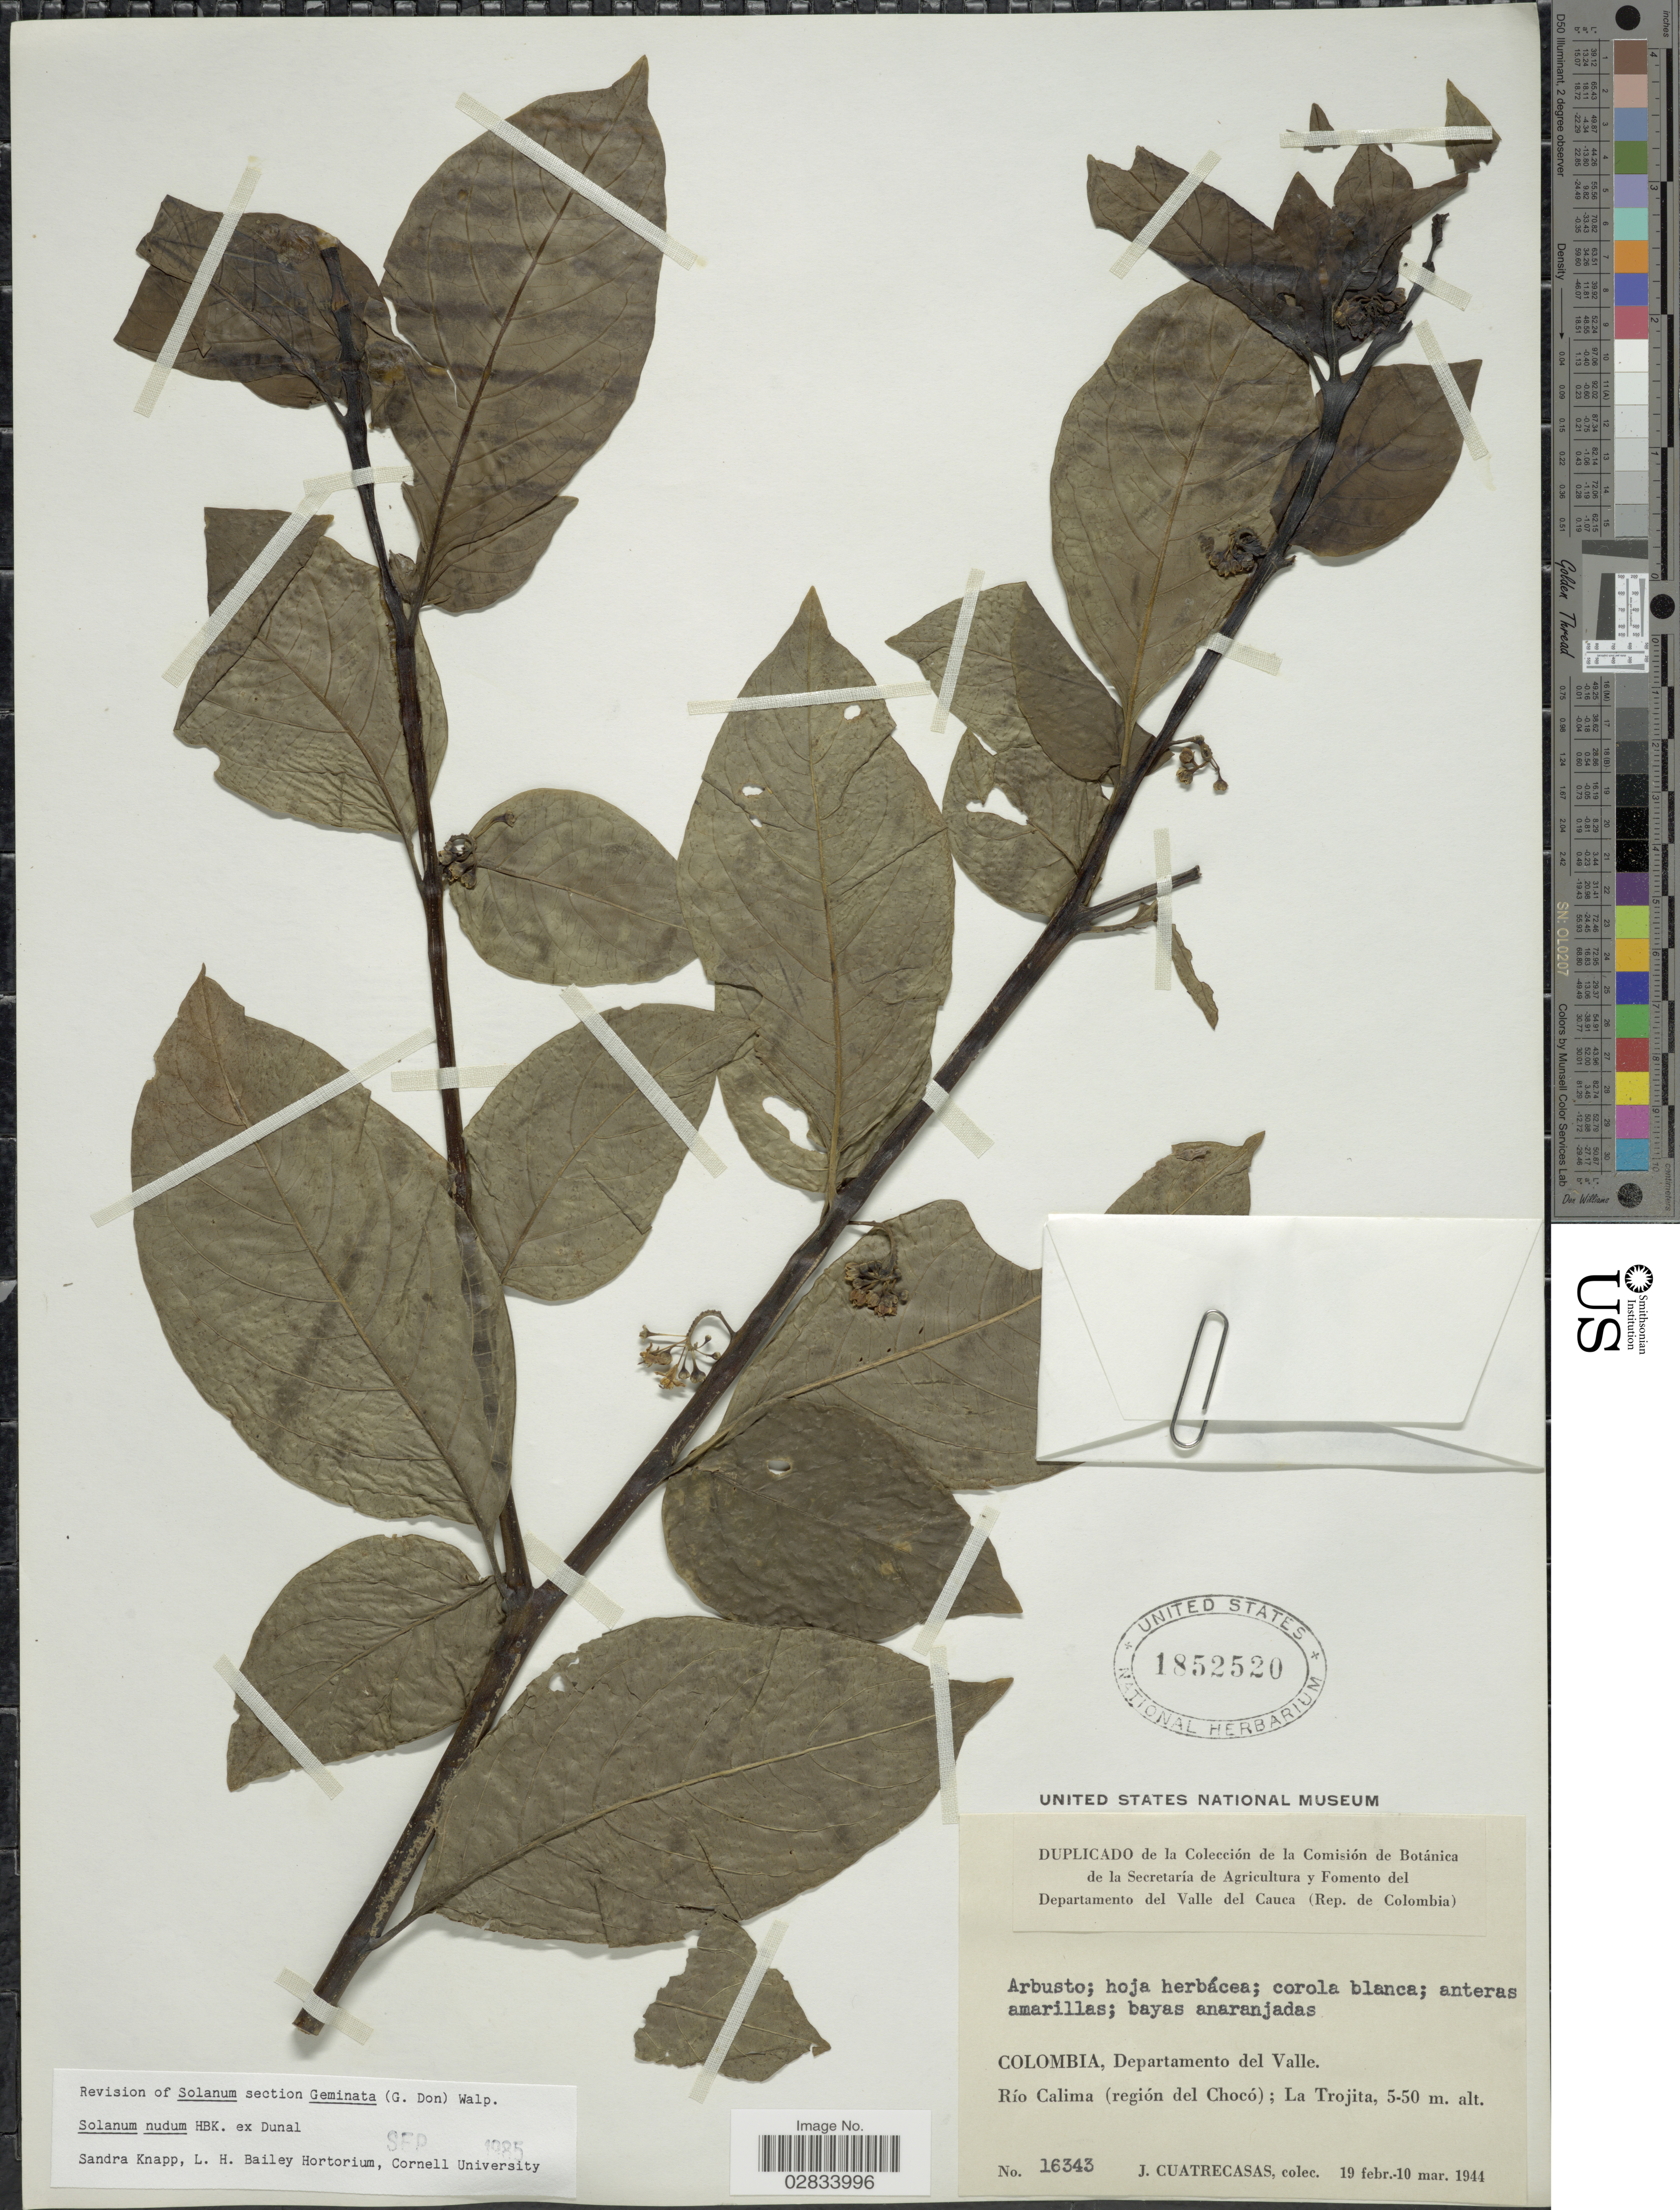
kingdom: Plantae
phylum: Tracheophyta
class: Magnoliopsida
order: Solanales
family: Solanaceae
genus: Solanum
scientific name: Solanum nudum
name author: Dunal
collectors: J. Cuatrecasas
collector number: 16343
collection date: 1944-02-19/1944-03-10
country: Colombia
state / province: Valle del Cauca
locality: Departamento del Valle, Río Calima (región del Chocó); La Trojita.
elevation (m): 5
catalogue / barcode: US 1852520